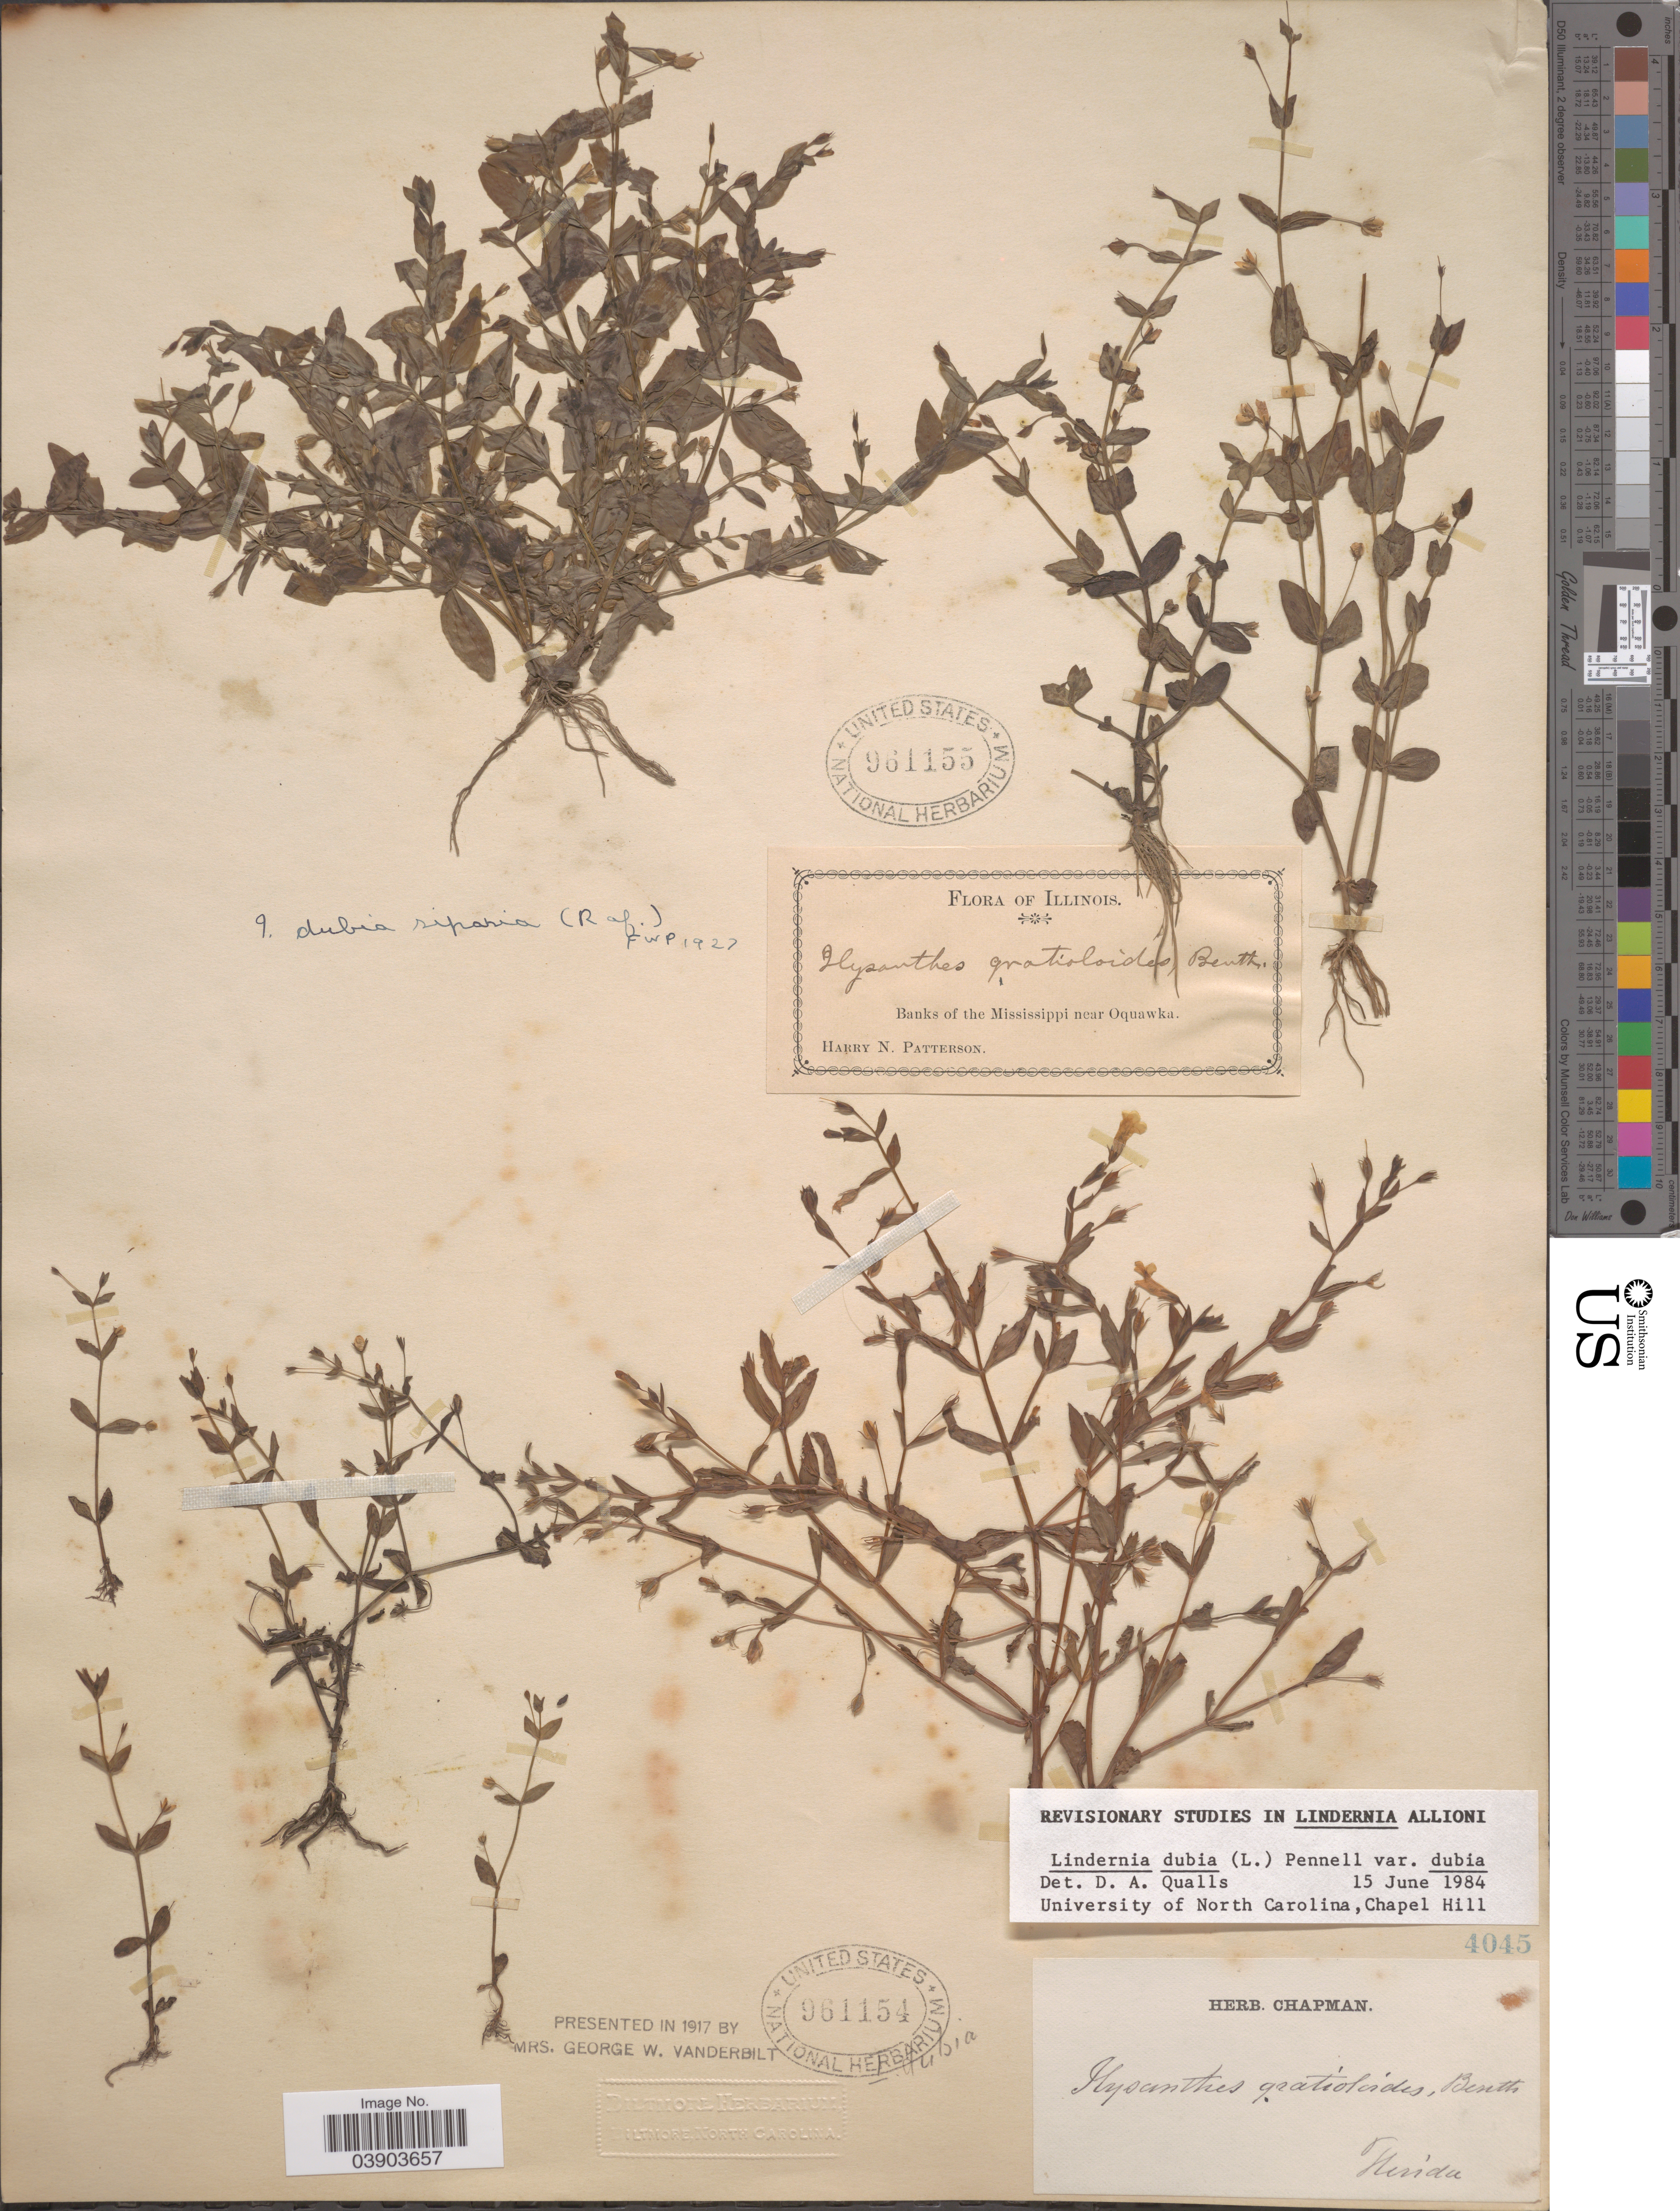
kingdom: Plantae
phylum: Tracheophyta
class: Magnoliopsida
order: Lamiales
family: Linderniaceae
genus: Lindernia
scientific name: Lindernia dubia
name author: (L.) Pennell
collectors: ex herb. Chapman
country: United States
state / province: Florida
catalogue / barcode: US 961154-2